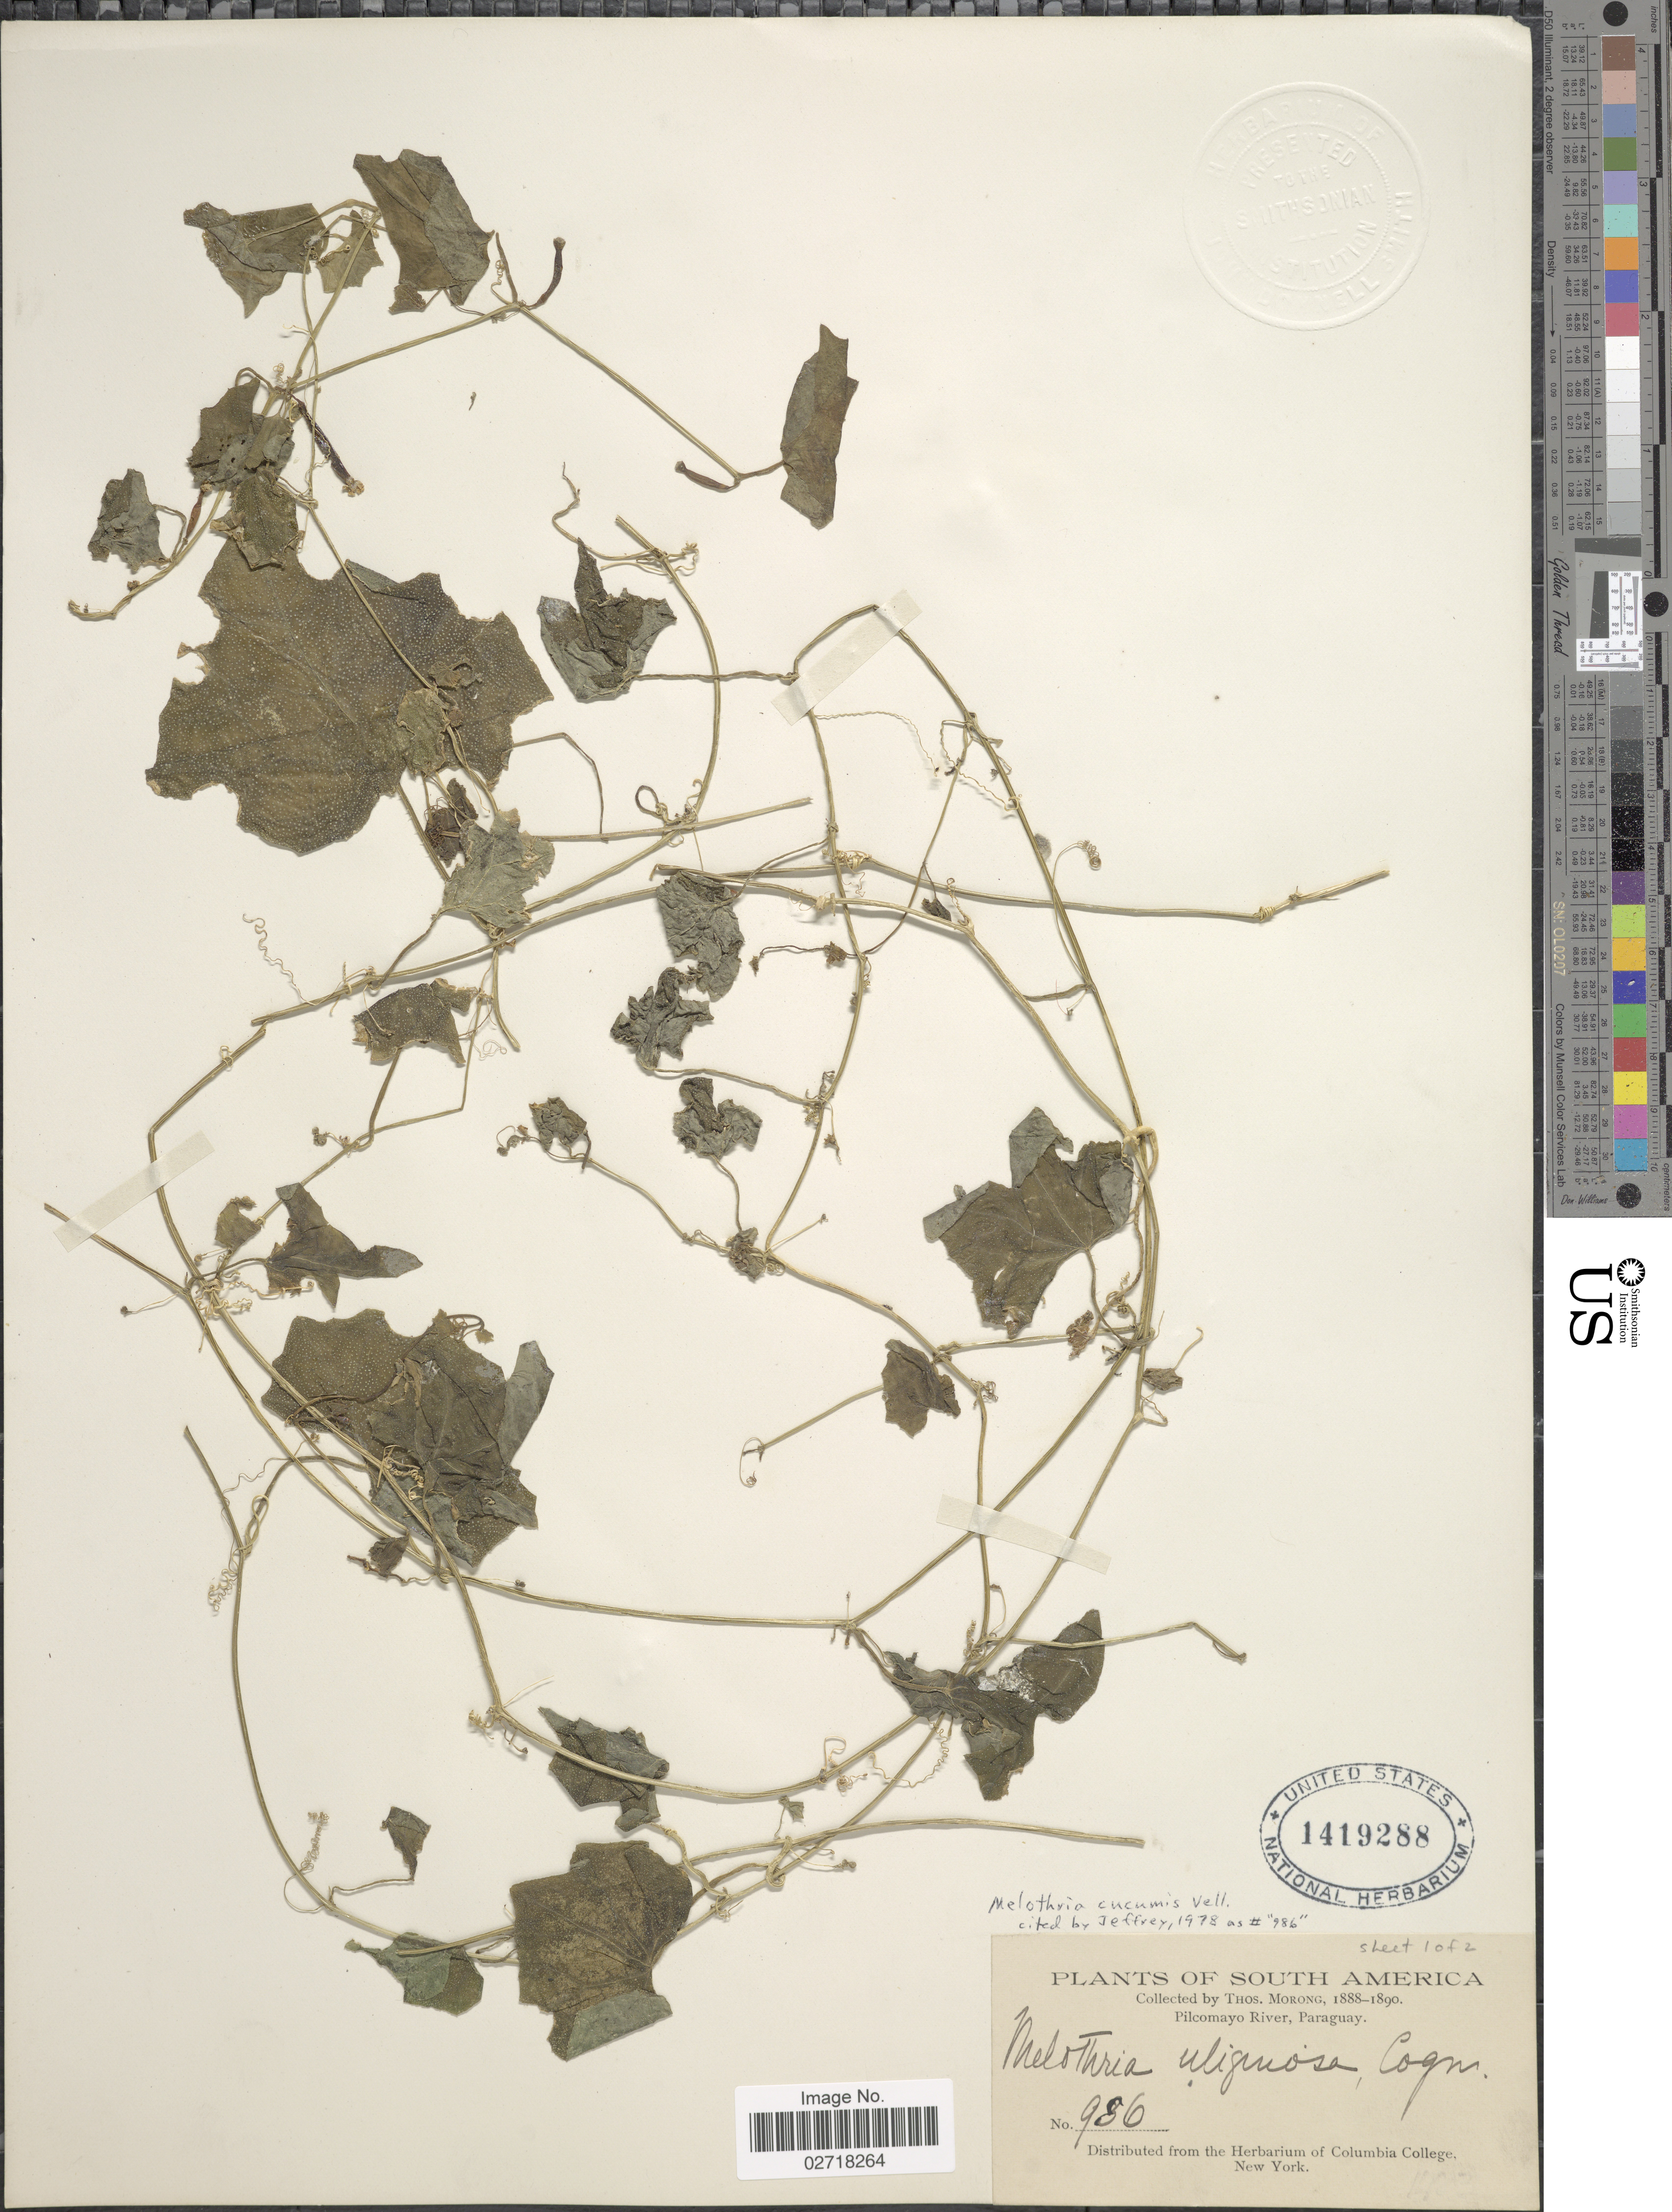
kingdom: Plantae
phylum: Tracheophyta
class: Magnoliopsida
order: Cucurbitales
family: Cucurbitaceae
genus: Melothria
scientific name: Melothria cucumis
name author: Vell.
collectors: ex herb. T. Morong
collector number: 986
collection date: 1888/1890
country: Paraguay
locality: Pilcomayo River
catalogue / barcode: US 1419288